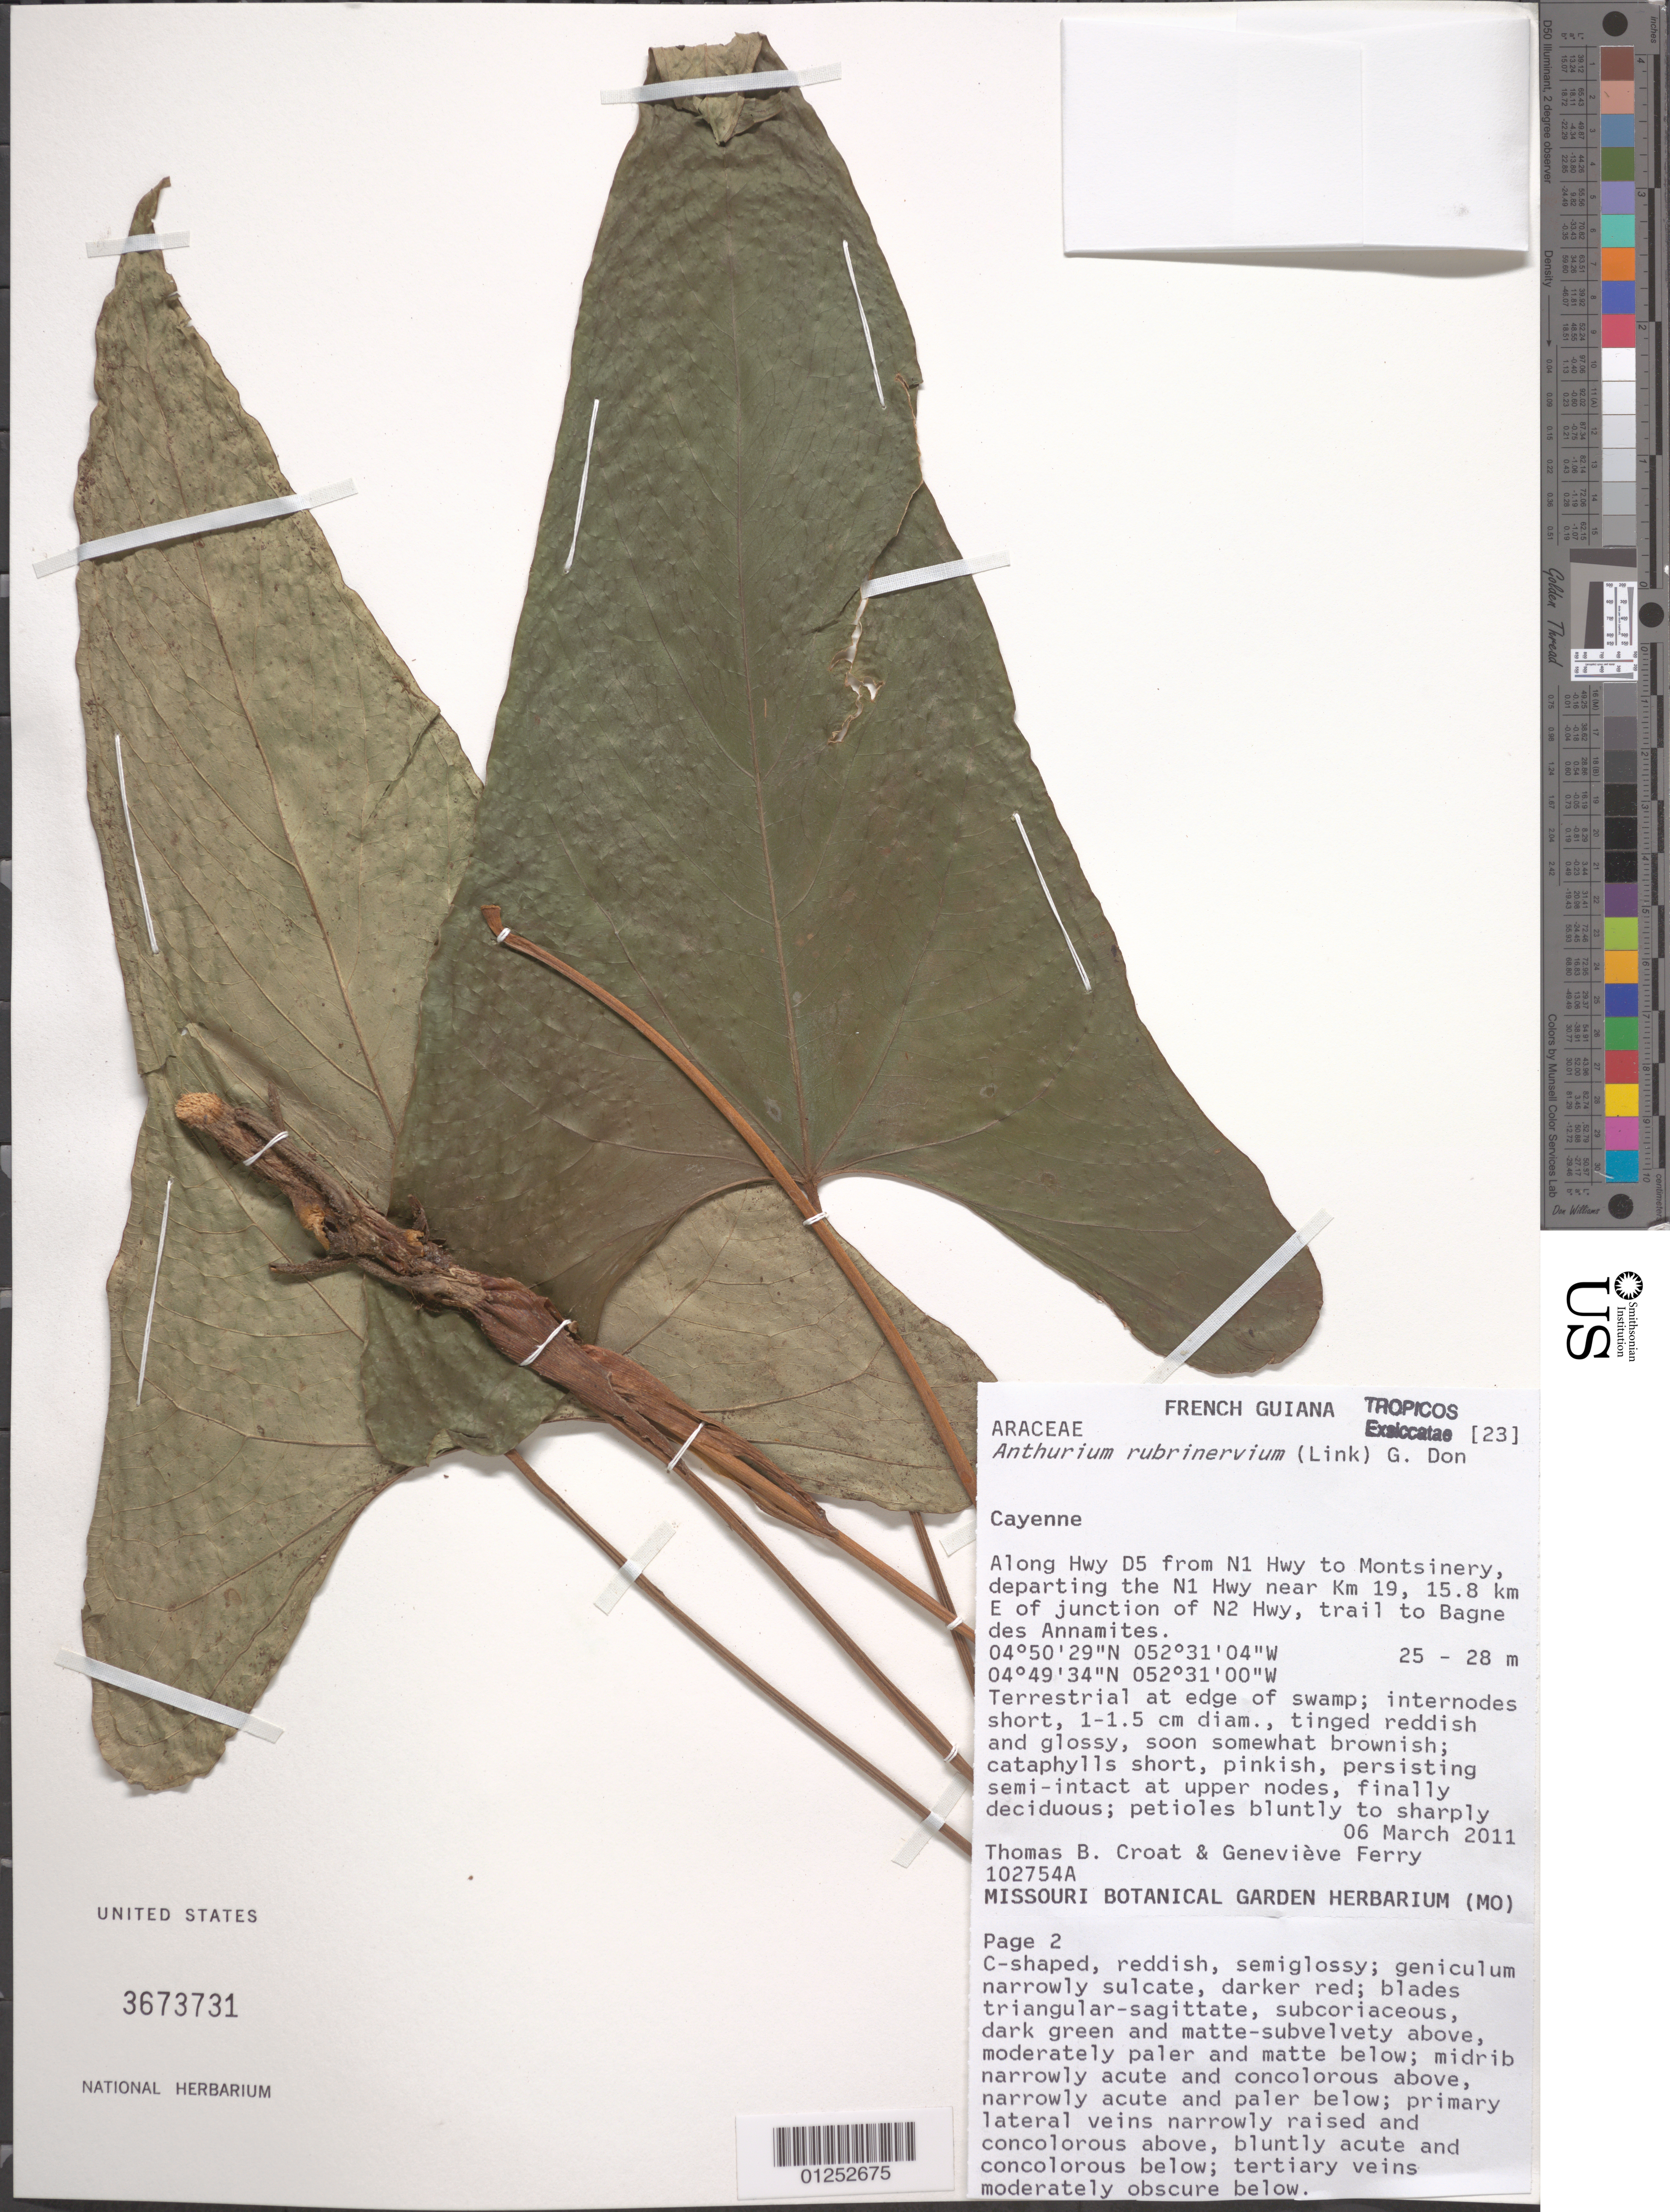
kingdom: Plantae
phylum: Tracheophyta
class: Liliopsida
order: Alismatales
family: Araceae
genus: Anthurium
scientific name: Anthurium rubrinervium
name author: (Link) G. Don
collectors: T. B. Croat & G. Ferry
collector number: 102754 A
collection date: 2011-03-06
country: French Guiana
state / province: Cayenne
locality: Along Hwy D5 from N1 Hwy to Montsinery, deaprting the N1 Hwy near Km 19, 15.8km E of junction of N2 Hwy, trail to Bagne des Annamites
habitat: Terrestrial at edge of swamp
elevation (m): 25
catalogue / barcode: US 3673731